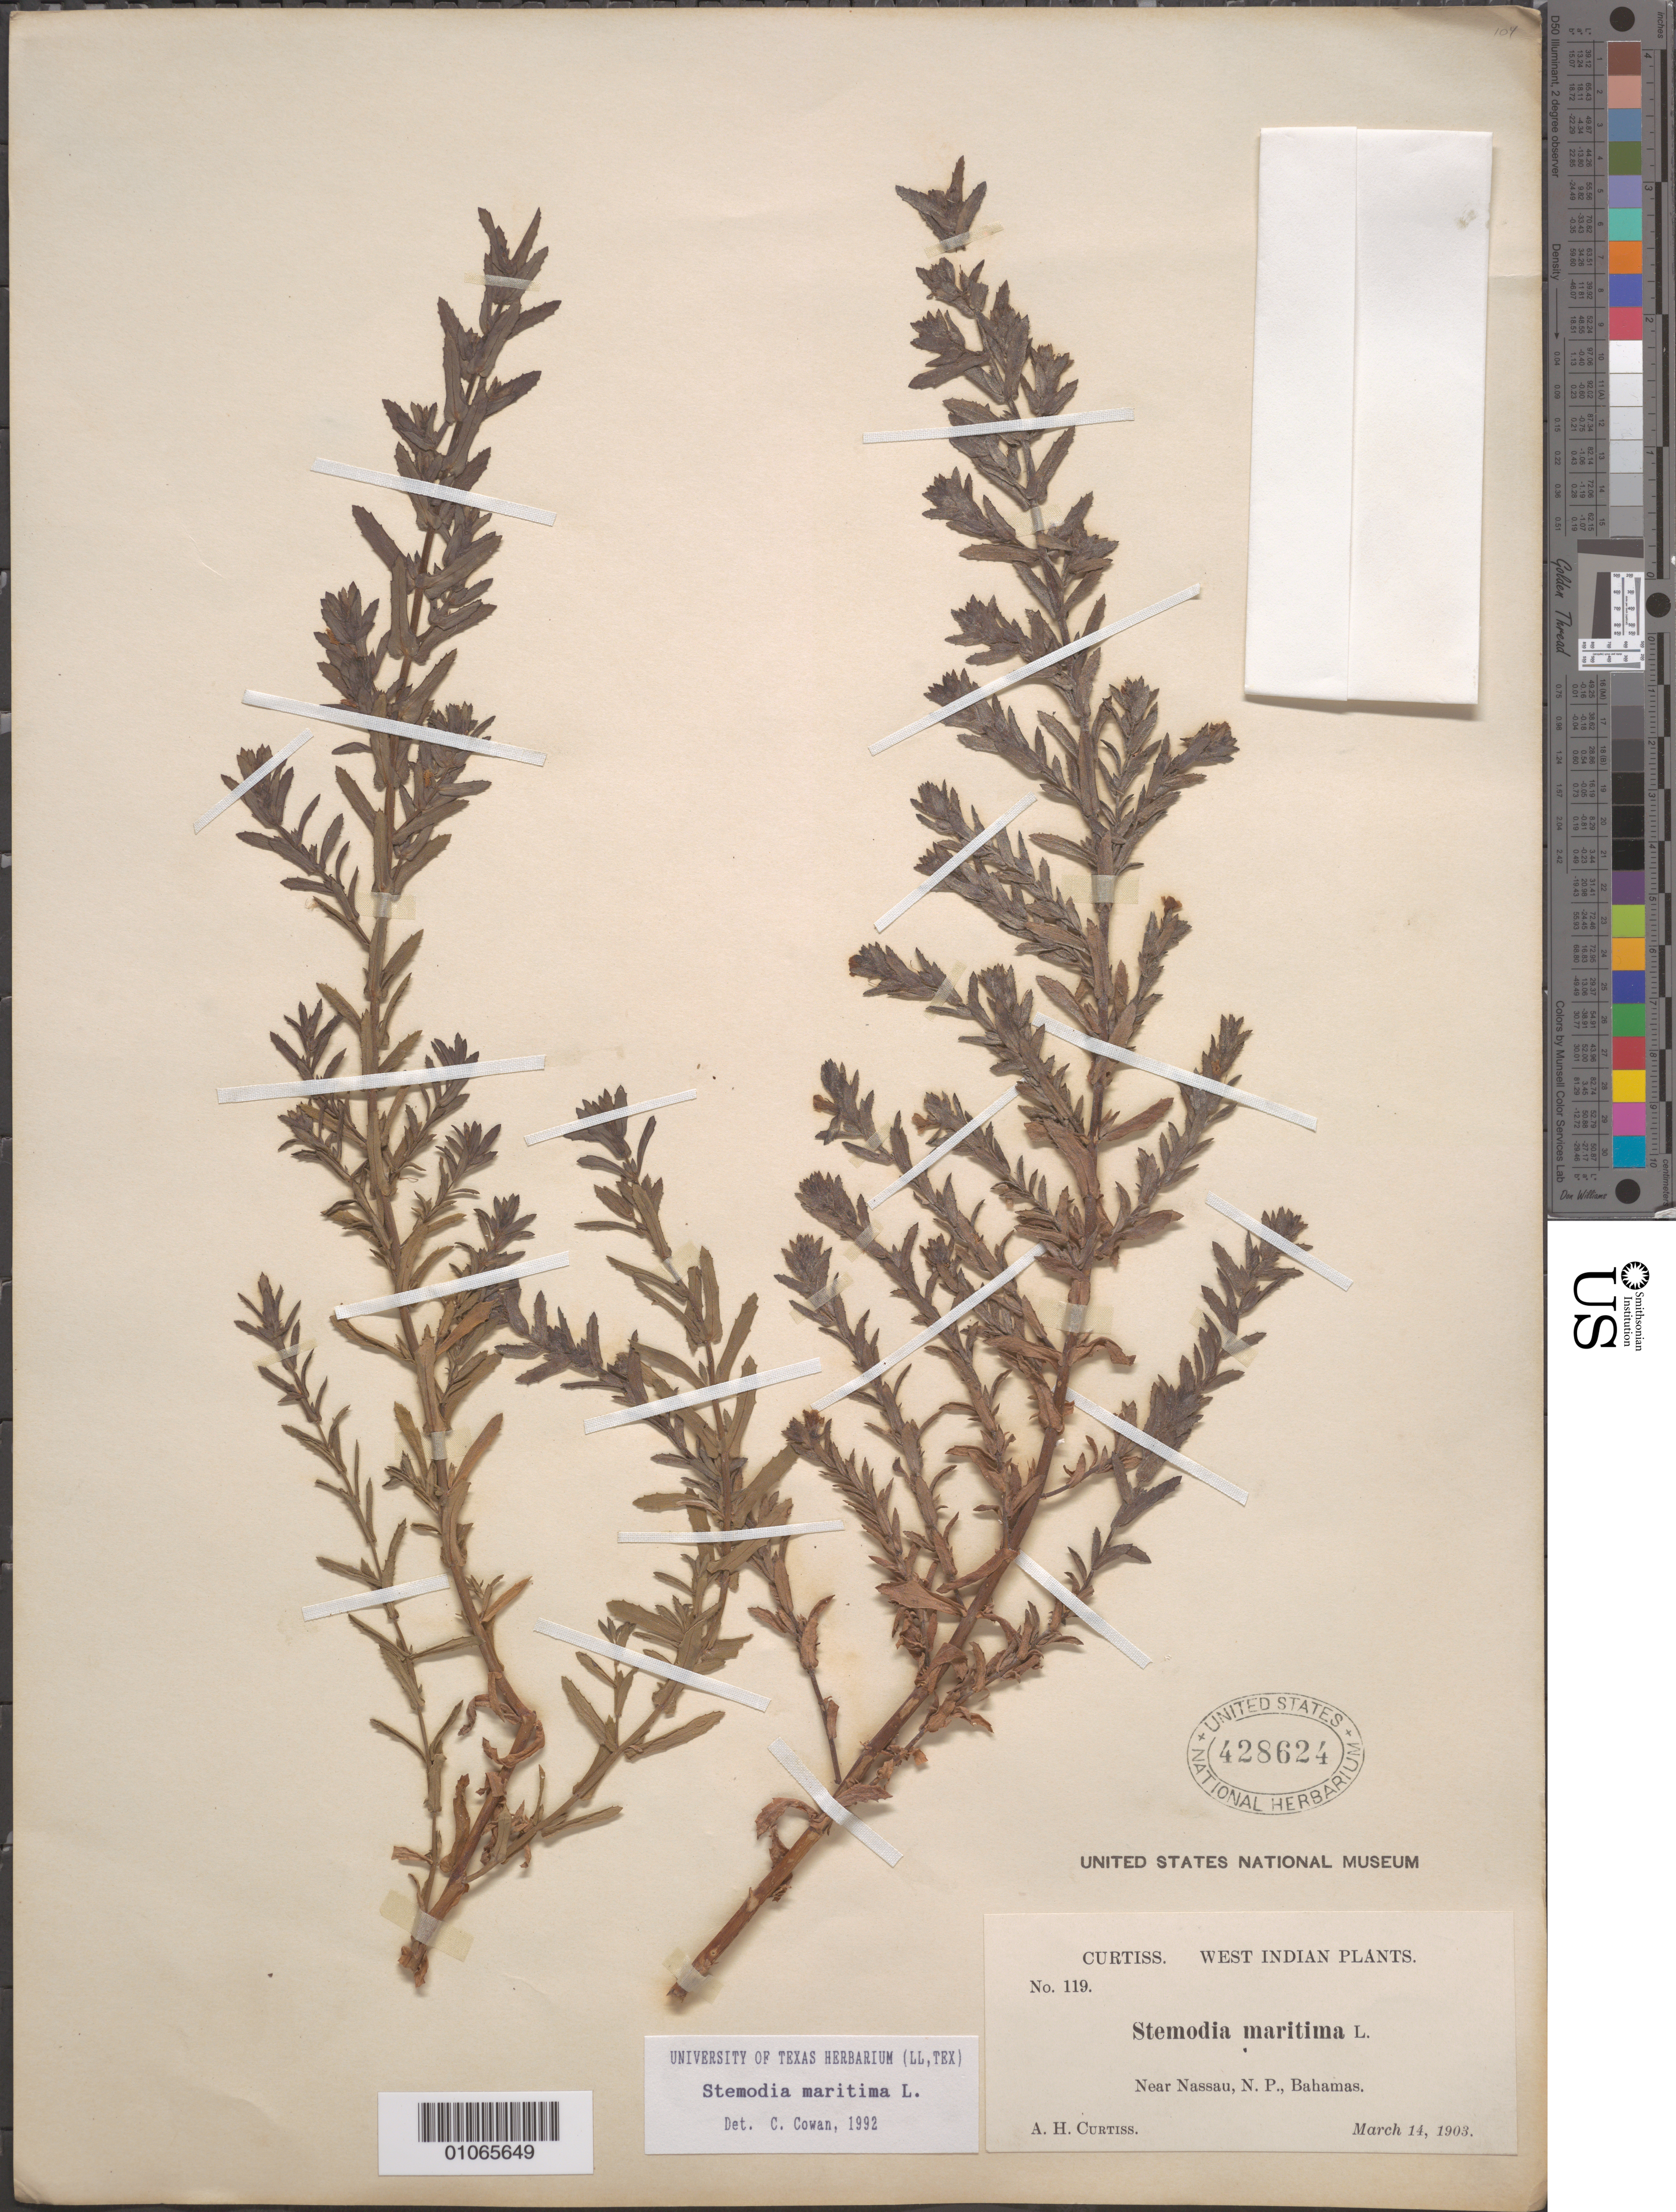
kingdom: Plantae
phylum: Tracheophyta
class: Magnoliopsida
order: Lamiales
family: Plantaginaceae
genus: Stemodia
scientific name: Stemodia maritima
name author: L.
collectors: A. H. Curtiss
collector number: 119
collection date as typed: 14 Mar 1903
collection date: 1903-03-14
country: Bahamas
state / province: New Providence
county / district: Nassau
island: New Providence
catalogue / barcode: US 428624